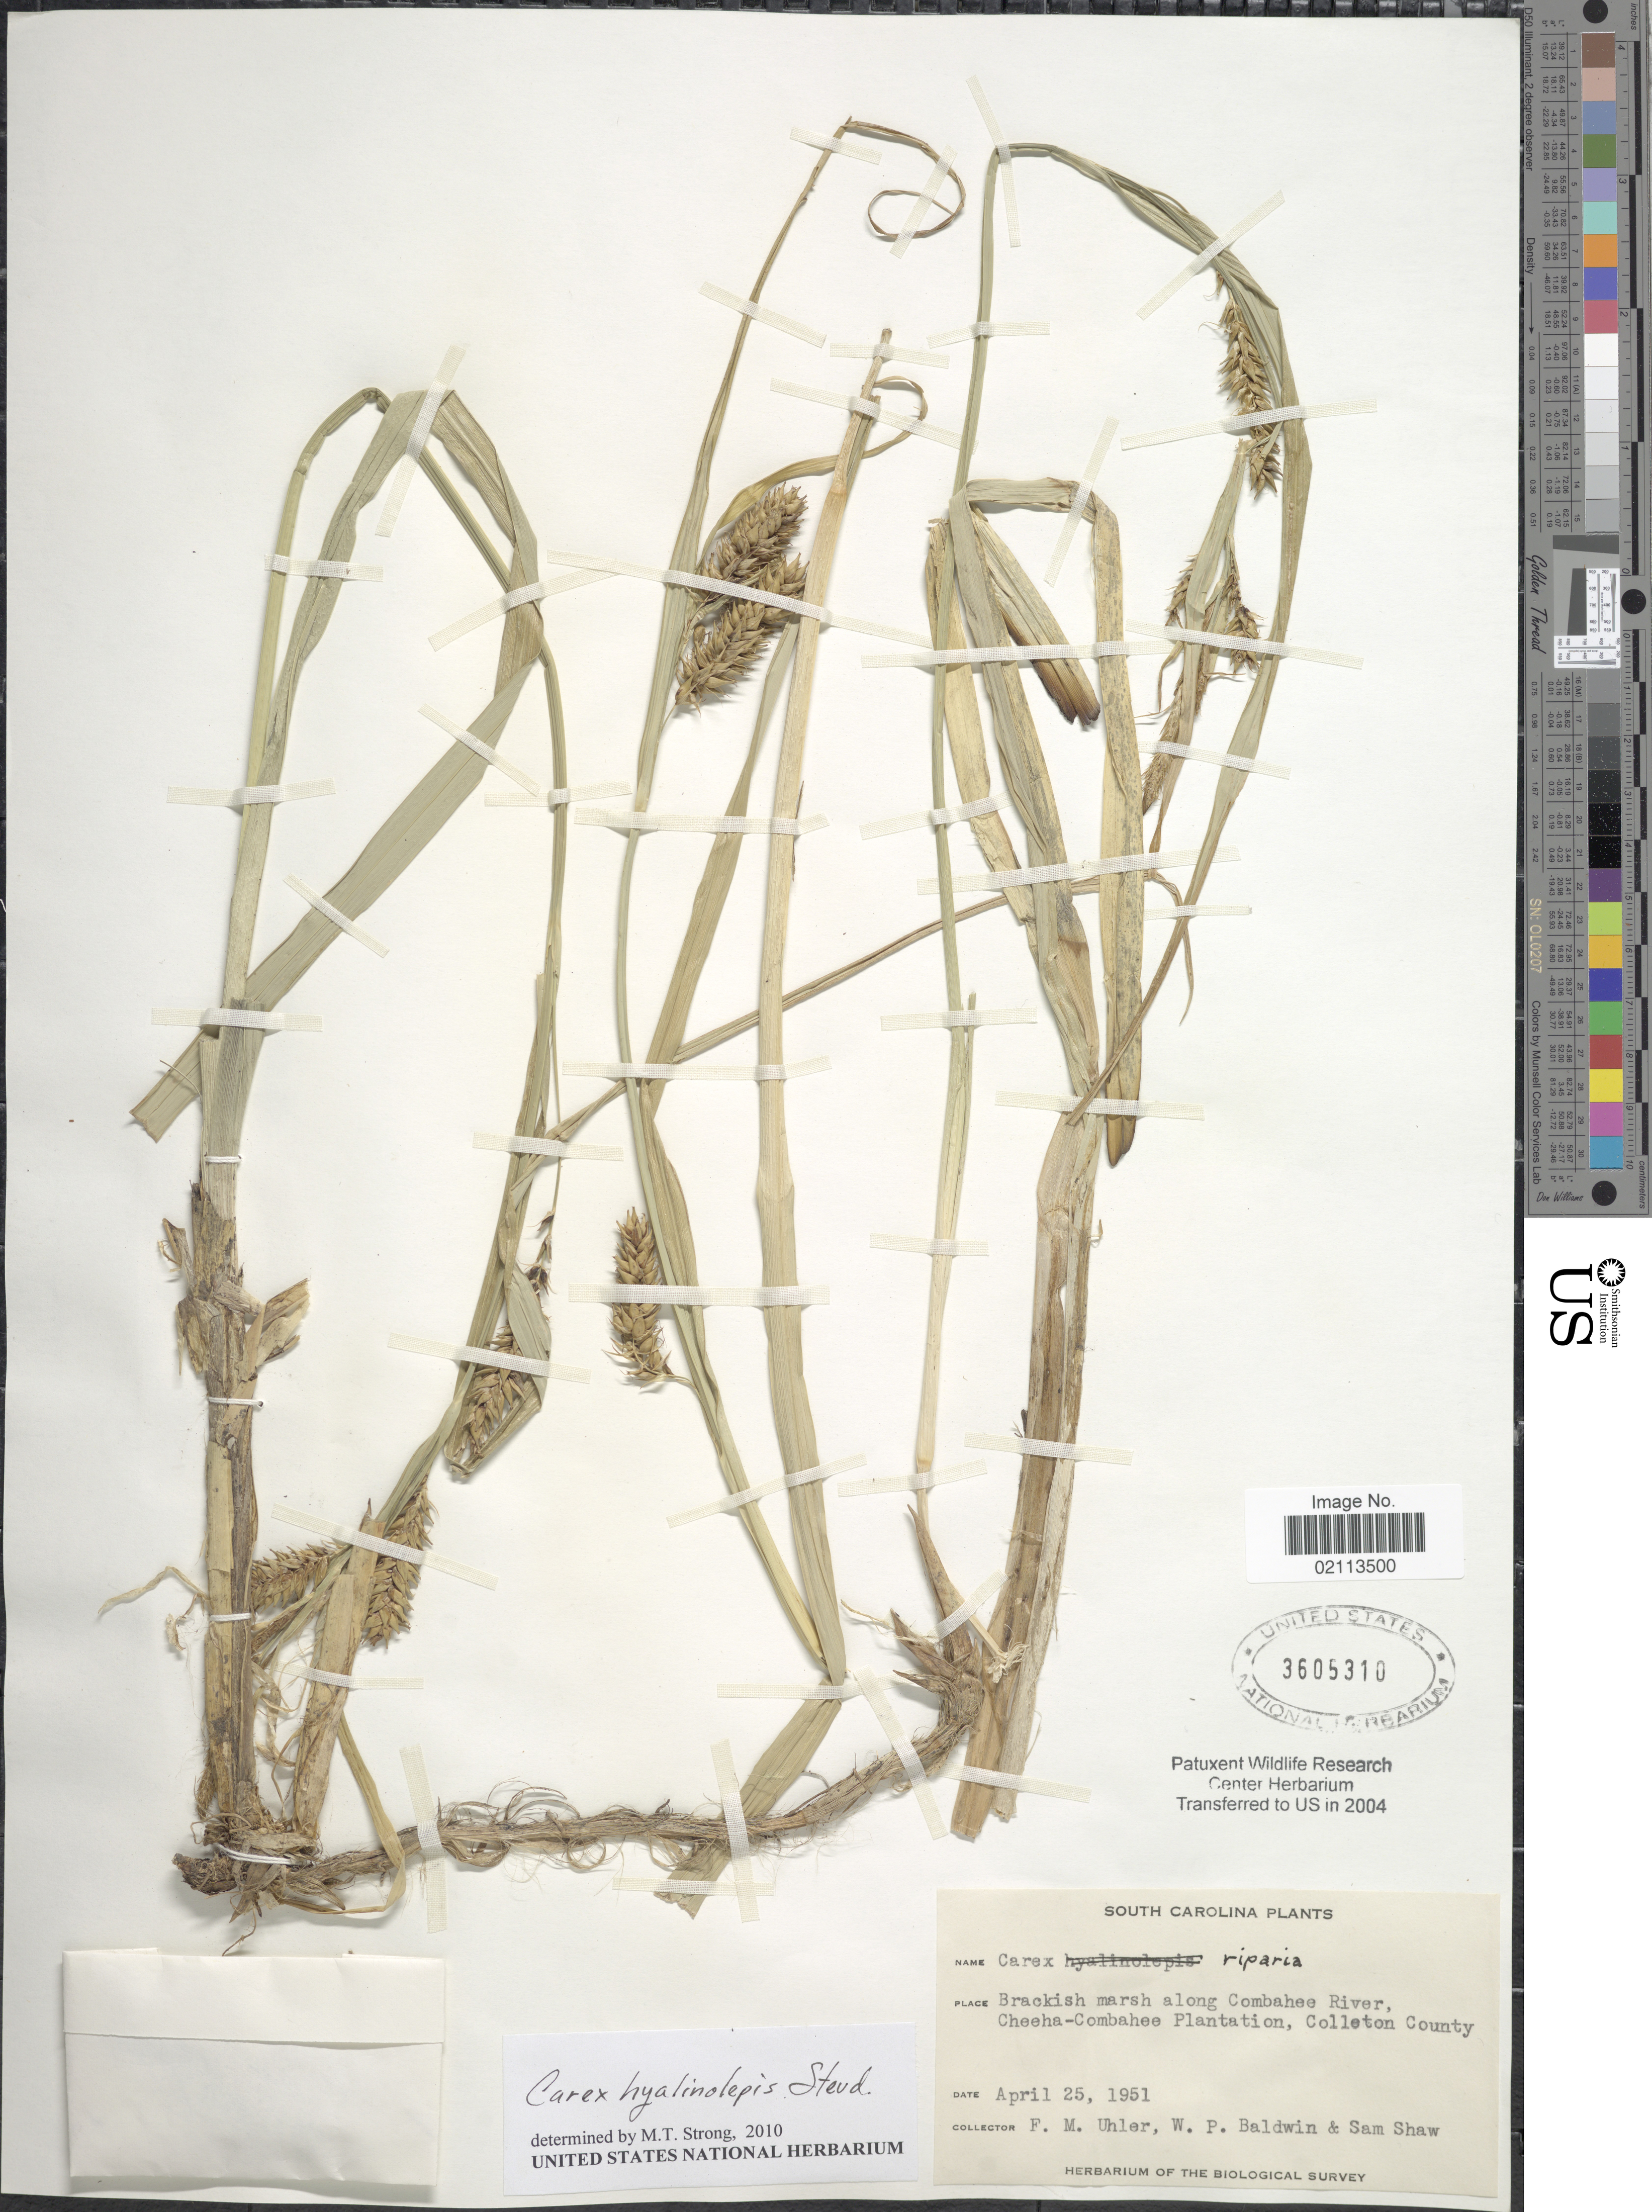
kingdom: Plantae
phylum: Tracheophyta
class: Liliopsida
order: Poales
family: Cyperaceae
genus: Carex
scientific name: Carex hyalinolepis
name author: Steud.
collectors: F. M. Uhler, W. Baldwin & S. Shaw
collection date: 1951-04-25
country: United States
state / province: South Carolina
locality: Brackish marsh along Combahee River, Cheeha-Combahee Plantation, Colleton County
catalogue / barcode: US 3605310